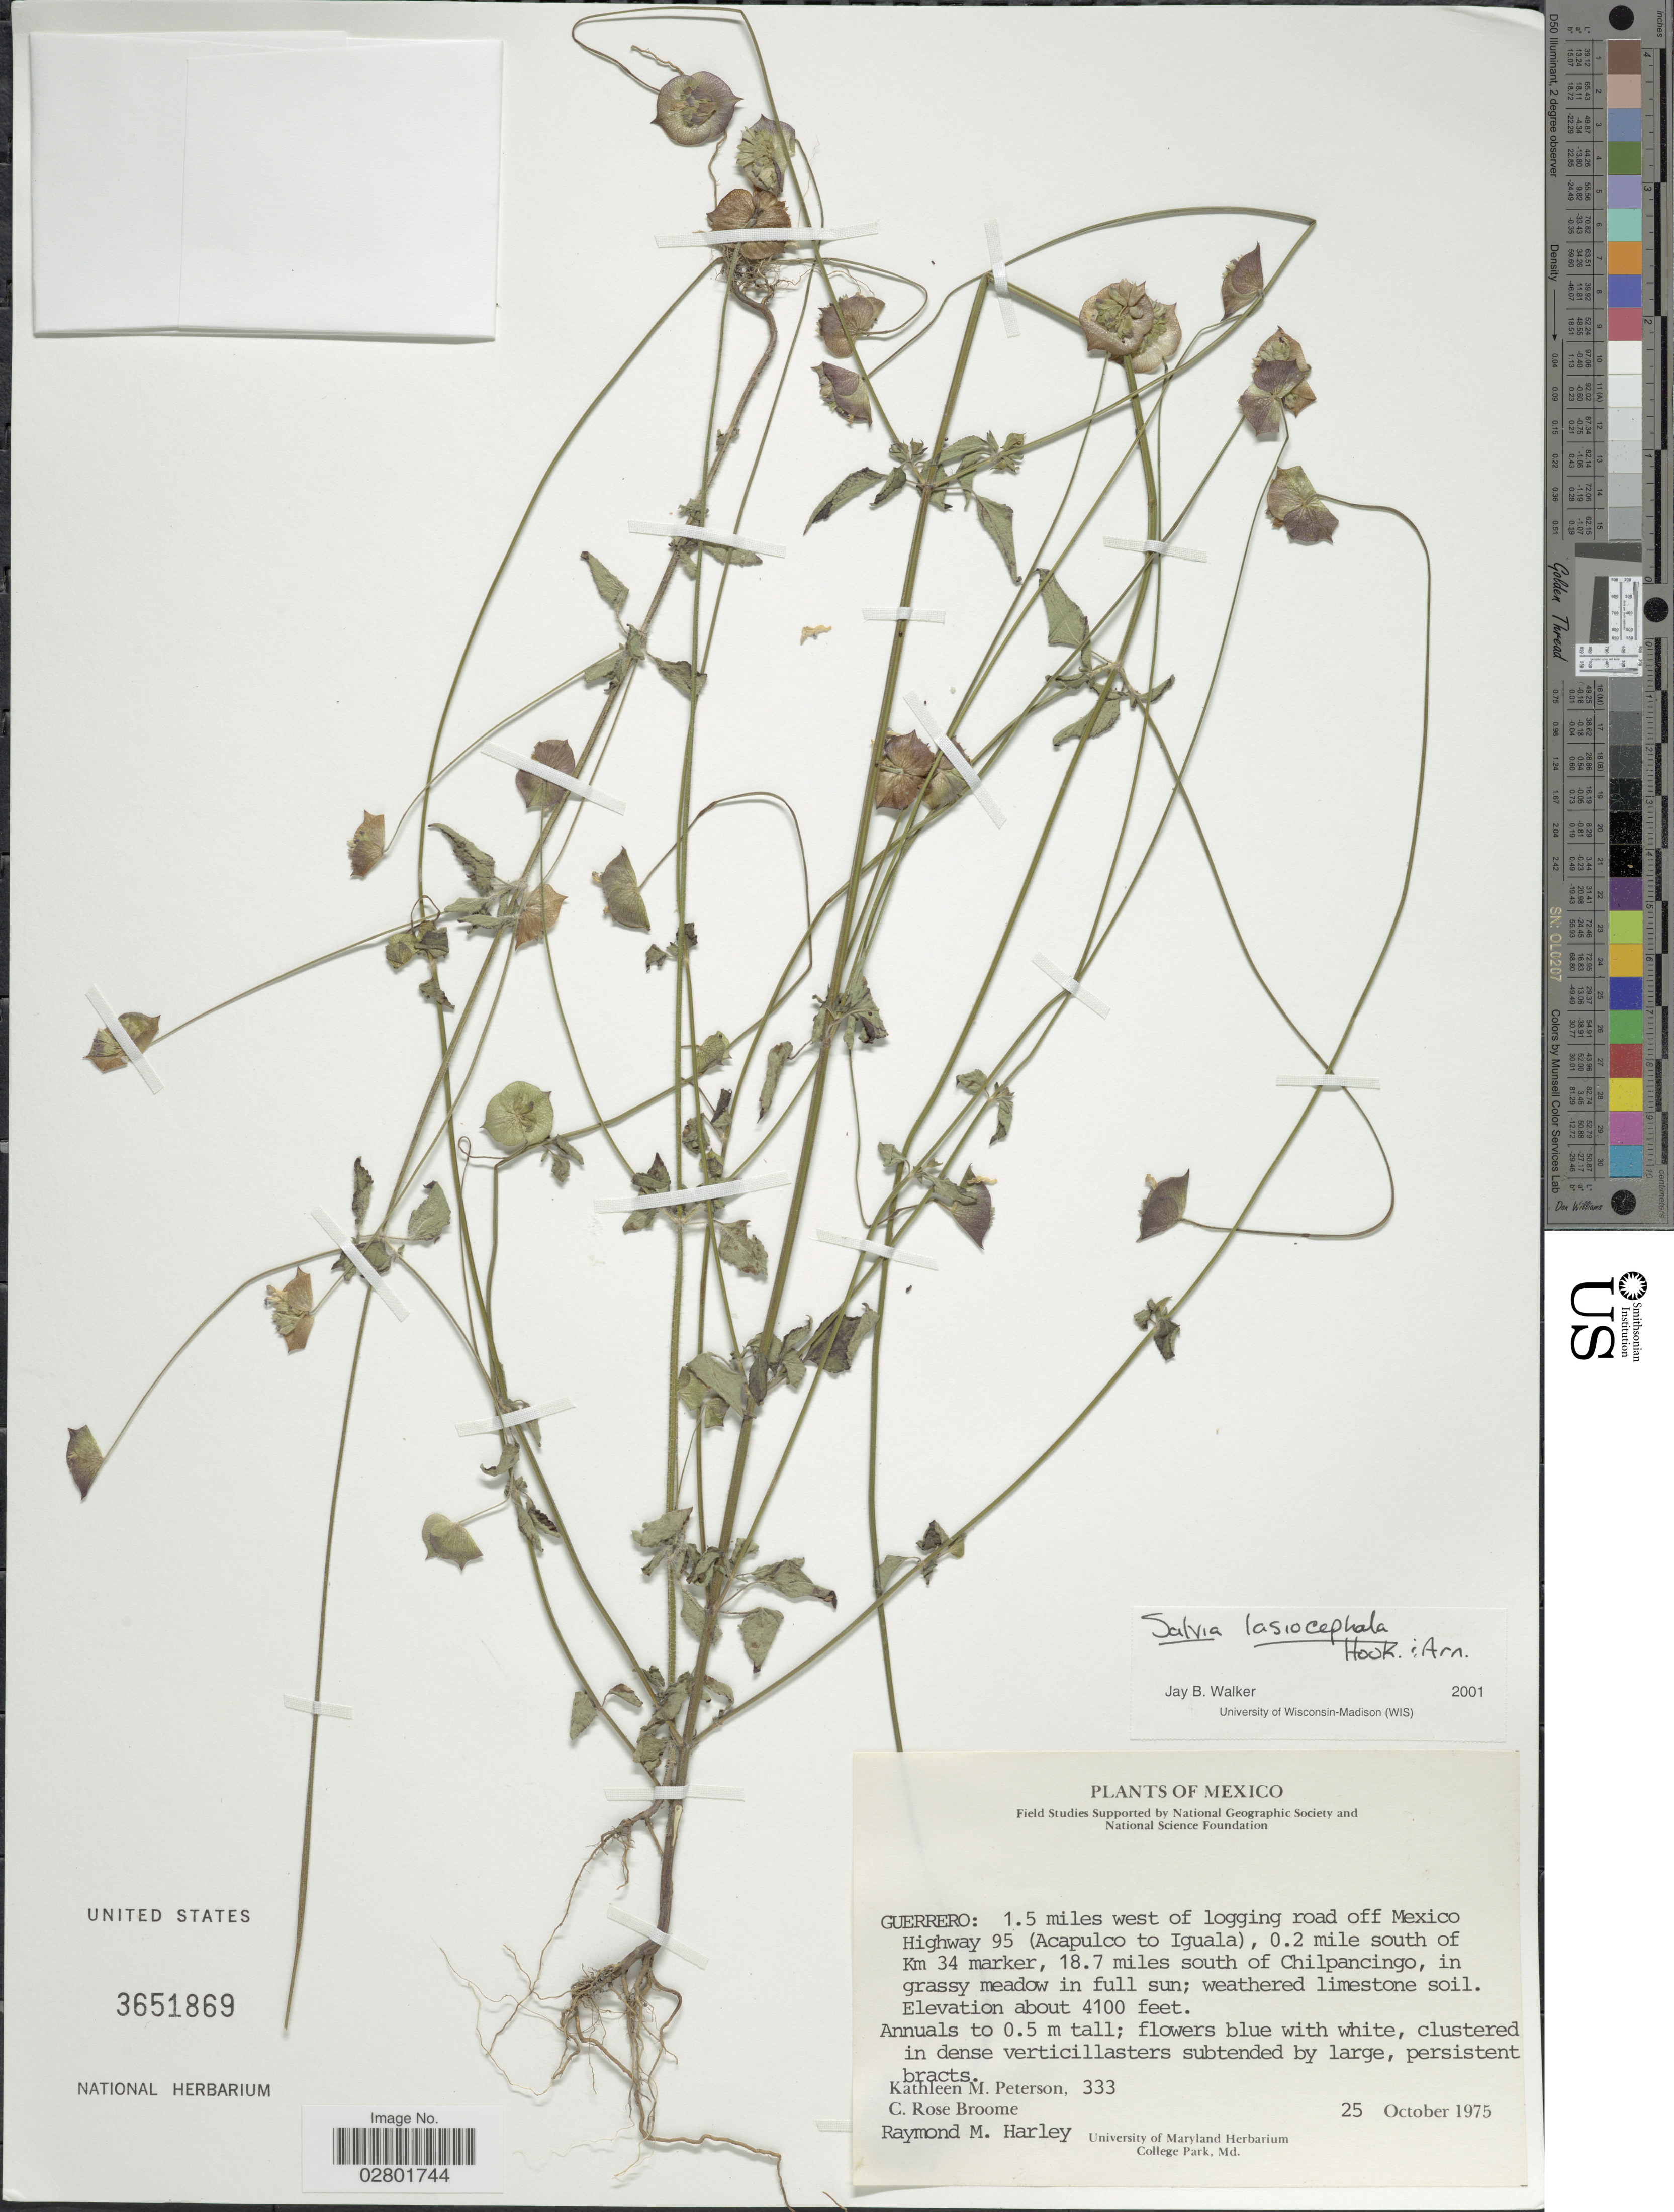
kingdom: Plantae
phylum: Tracheophyta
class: Magnoliopsida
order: Lamiales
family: Lamiaceae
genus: Salvia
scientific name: Salvia lasiocephala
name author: Hook. & Arn.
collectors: K. Peterson, C. R. Broome & R. M. Harley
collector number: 333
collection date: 1975-10-25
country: Mexico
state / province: Guerrero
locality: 1.5 miles west of logging road off Mexico Highway 95 (Acapulco to Iguala), 0.2 mile south of Km 34 marker, 18.7 miles south of Chilpancingo.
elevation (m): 1250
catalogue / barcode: US 3651869